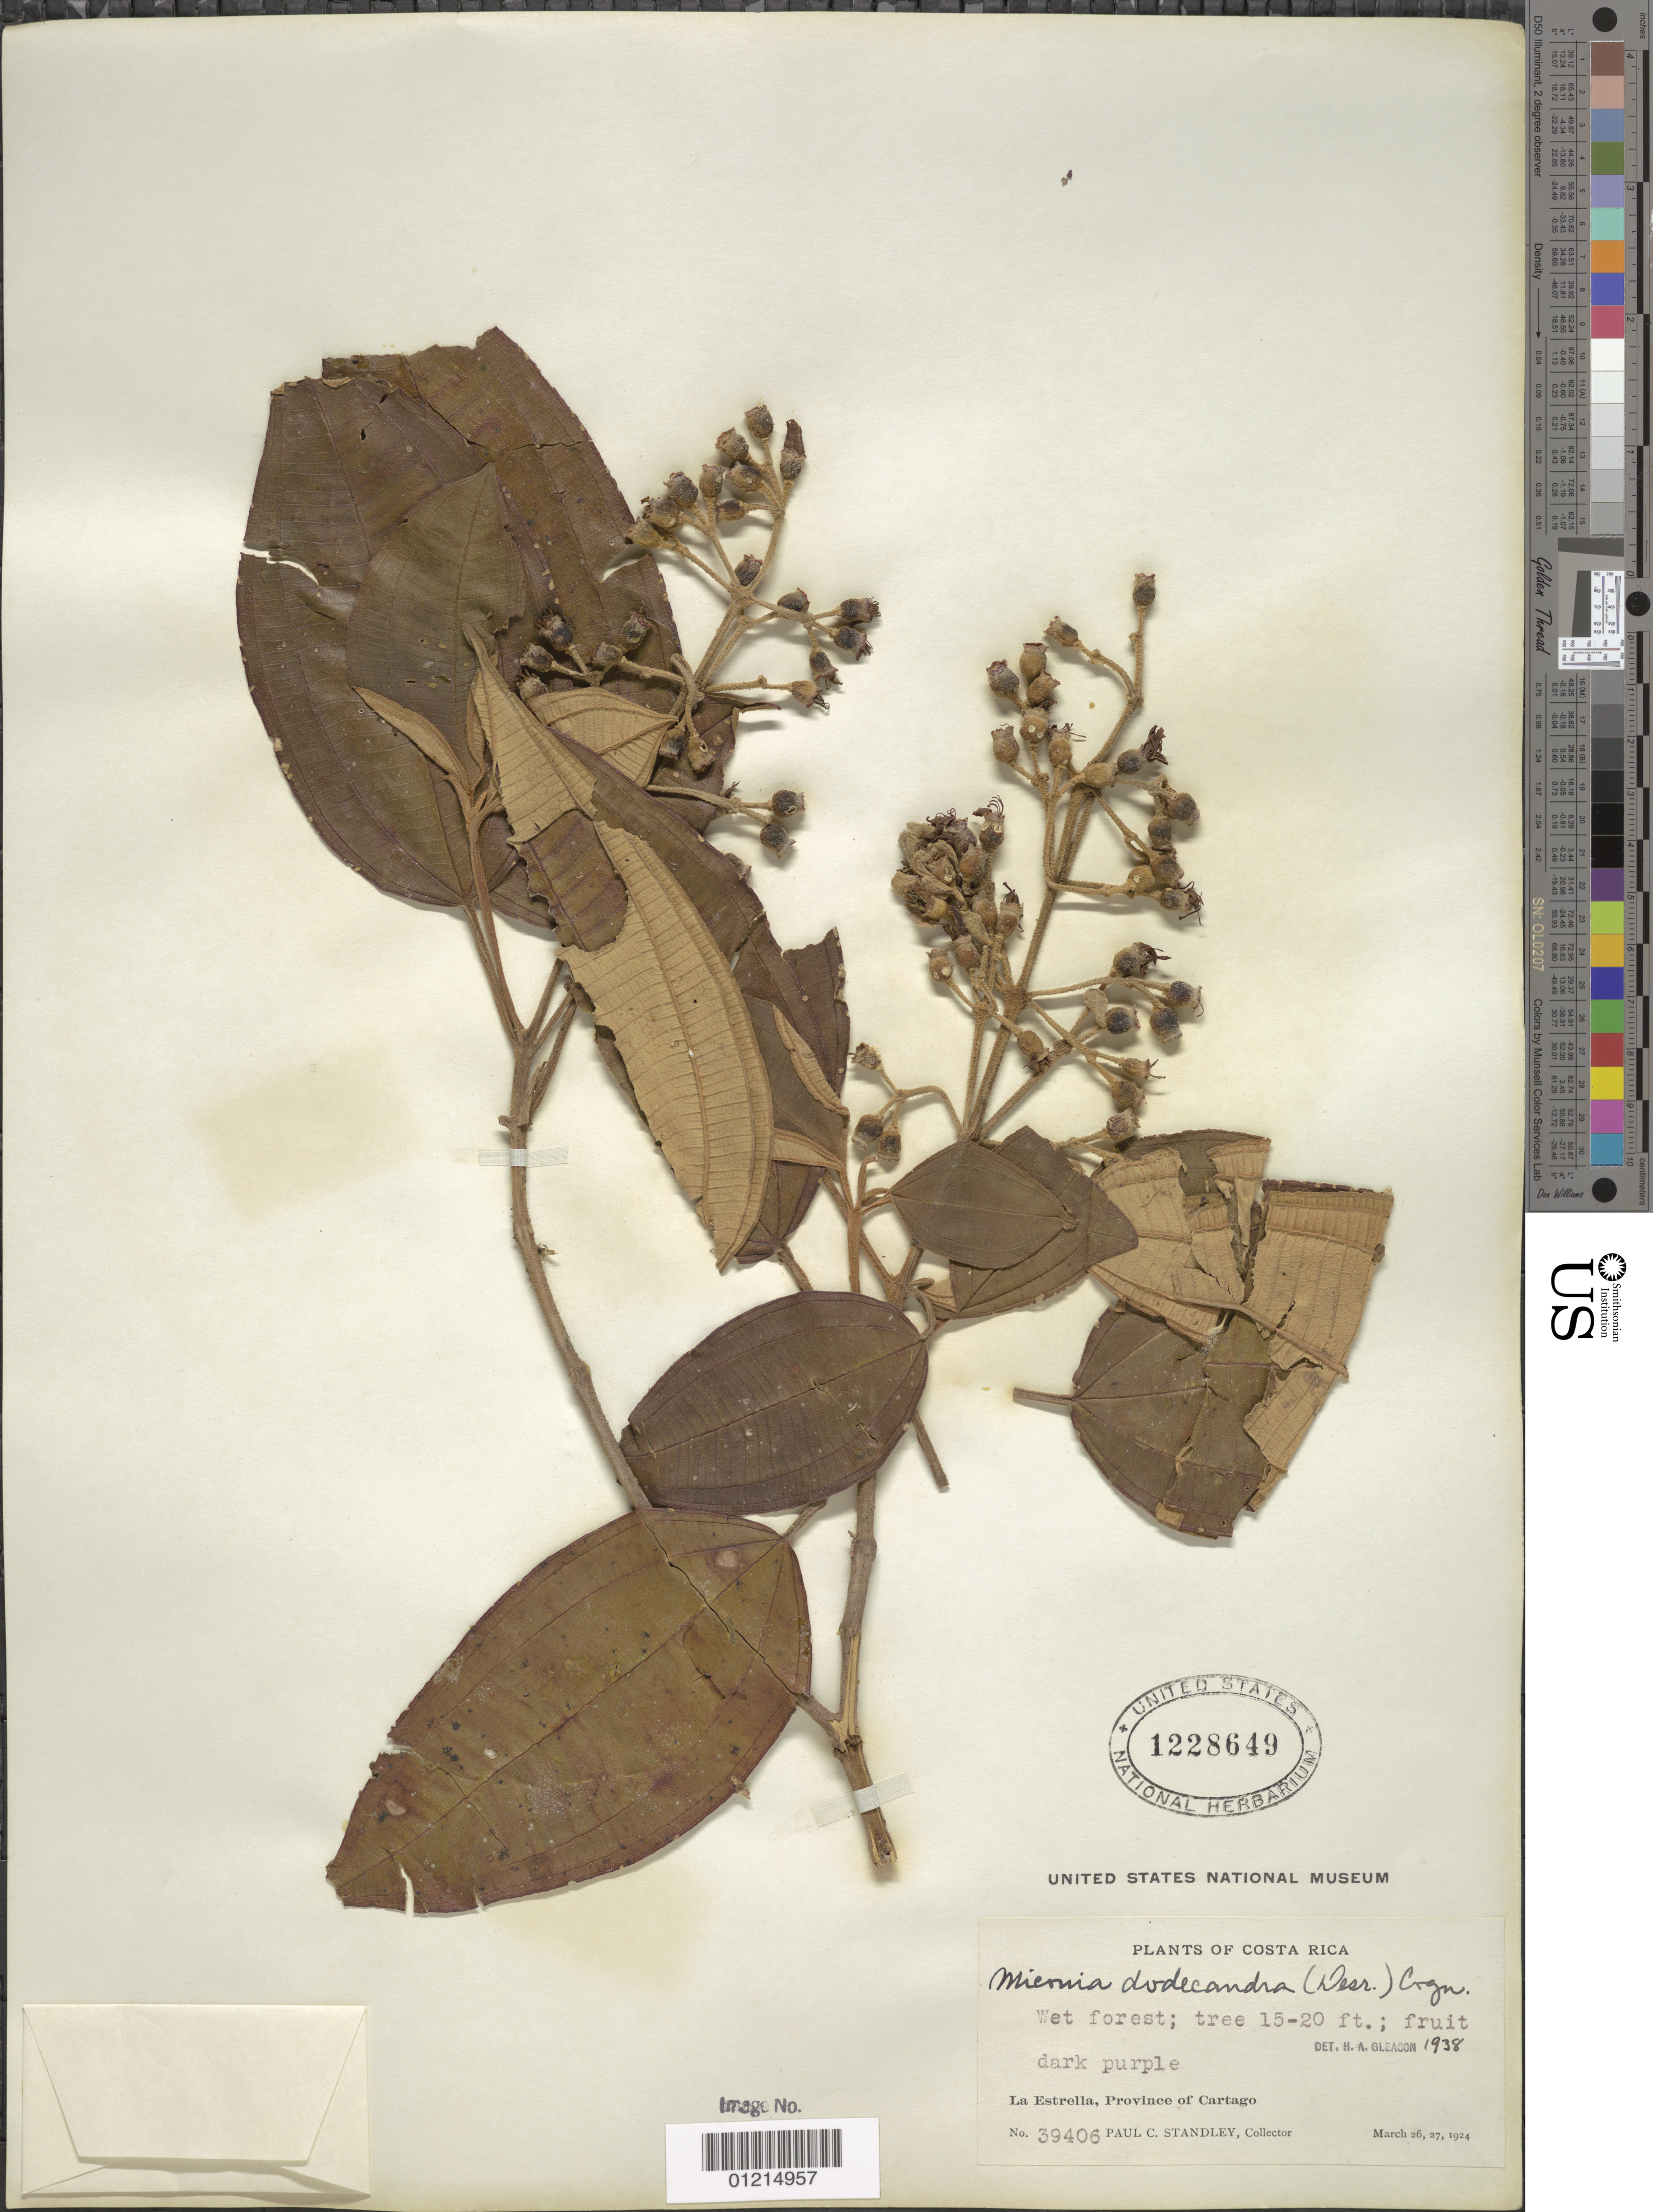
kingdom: Plantae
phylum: Tracheophyta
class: Magnoliopsida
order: Myrtales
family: Melastomataceae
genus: Miconia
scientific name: Miconia dodecandra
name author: Cogn.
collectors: P. C. Standley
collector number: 39406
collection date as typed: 26 Mar 1924 and 27 Dec 1924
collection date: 1924-03-26,1924-12-27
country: Costa Rica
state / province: Cartago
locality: La Estrella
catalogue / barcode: US 1228649